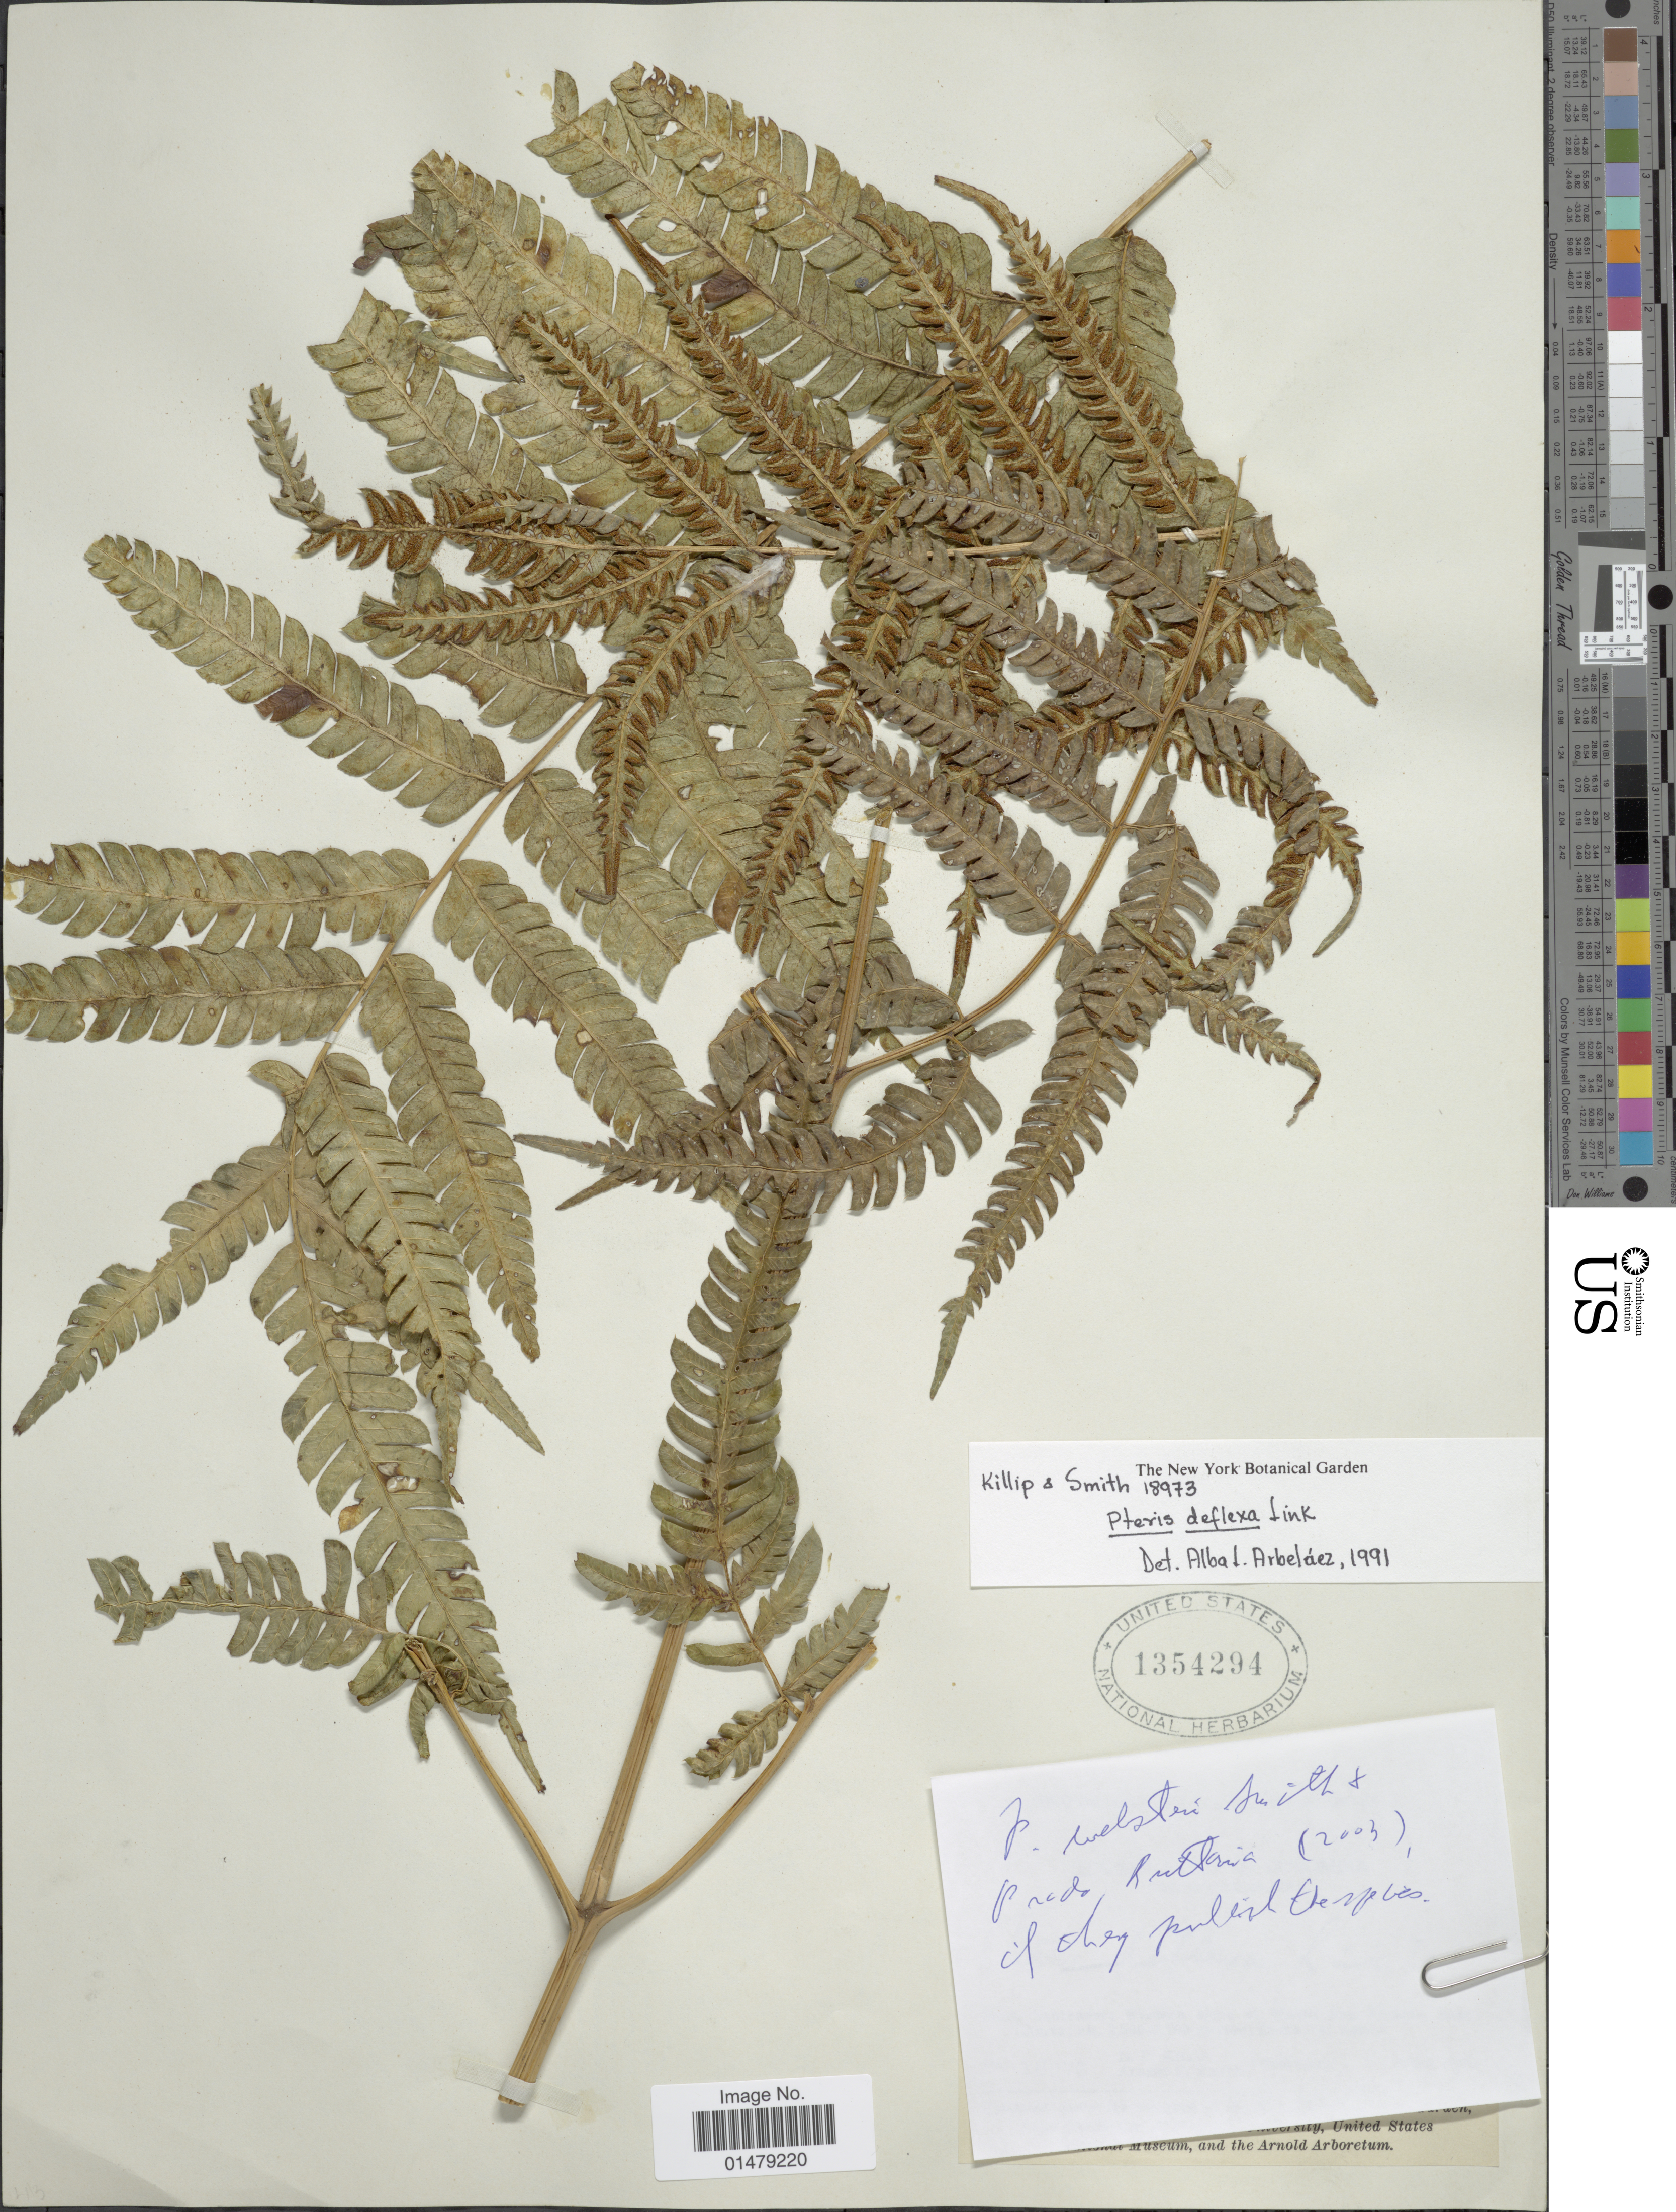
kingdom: Plantae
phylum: Tracheophyta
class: Polypodiopsida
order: Polypodiales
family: Pteridaceae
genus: Pteris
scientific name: Pteris deflexa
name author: Link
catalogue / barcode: US 1354294